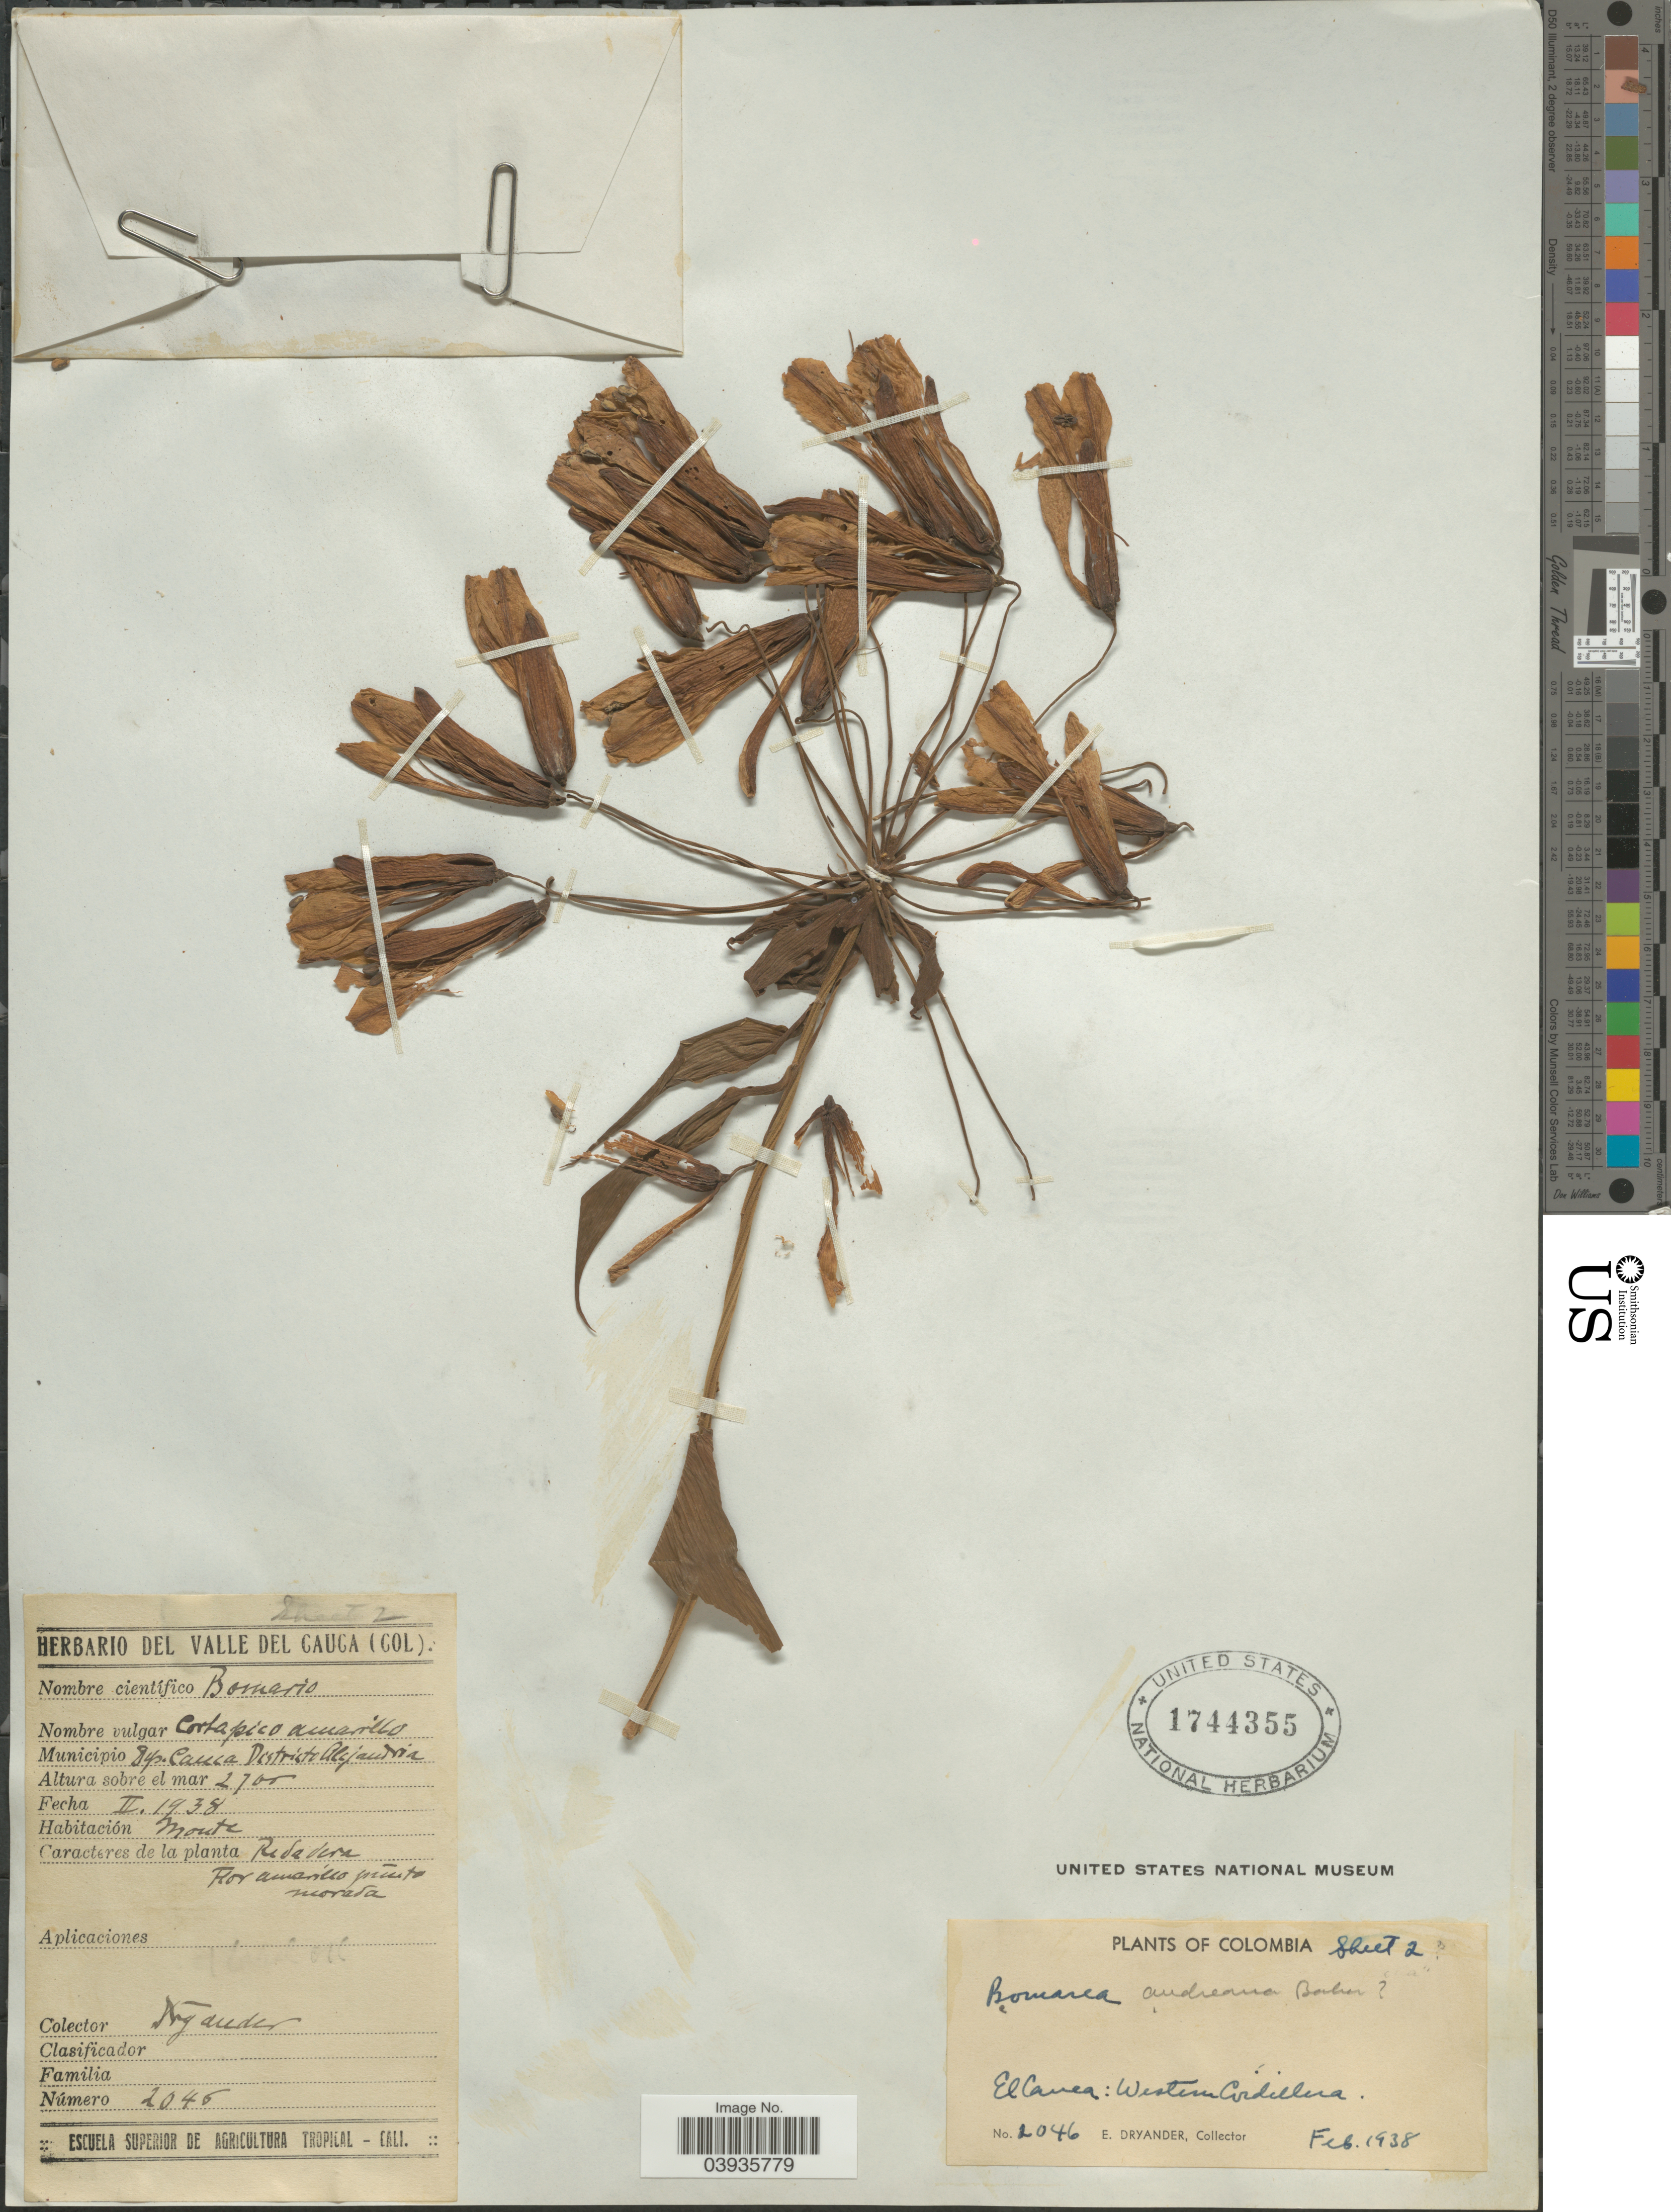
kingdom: Plantae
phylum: Tracheophyta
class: Liliopsida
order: Liliales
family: Alstroemeriaceae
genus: Bomarea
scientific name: Bomarea andreana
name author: Baker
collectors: E. Dryander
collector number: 2046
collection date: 1938-02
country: Colombia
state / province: Cauca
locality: El Cauca: Western Cordillera. Municipio Dep. Cauca, Districto Alejandria.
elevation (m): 2700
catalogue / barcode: US 1744355